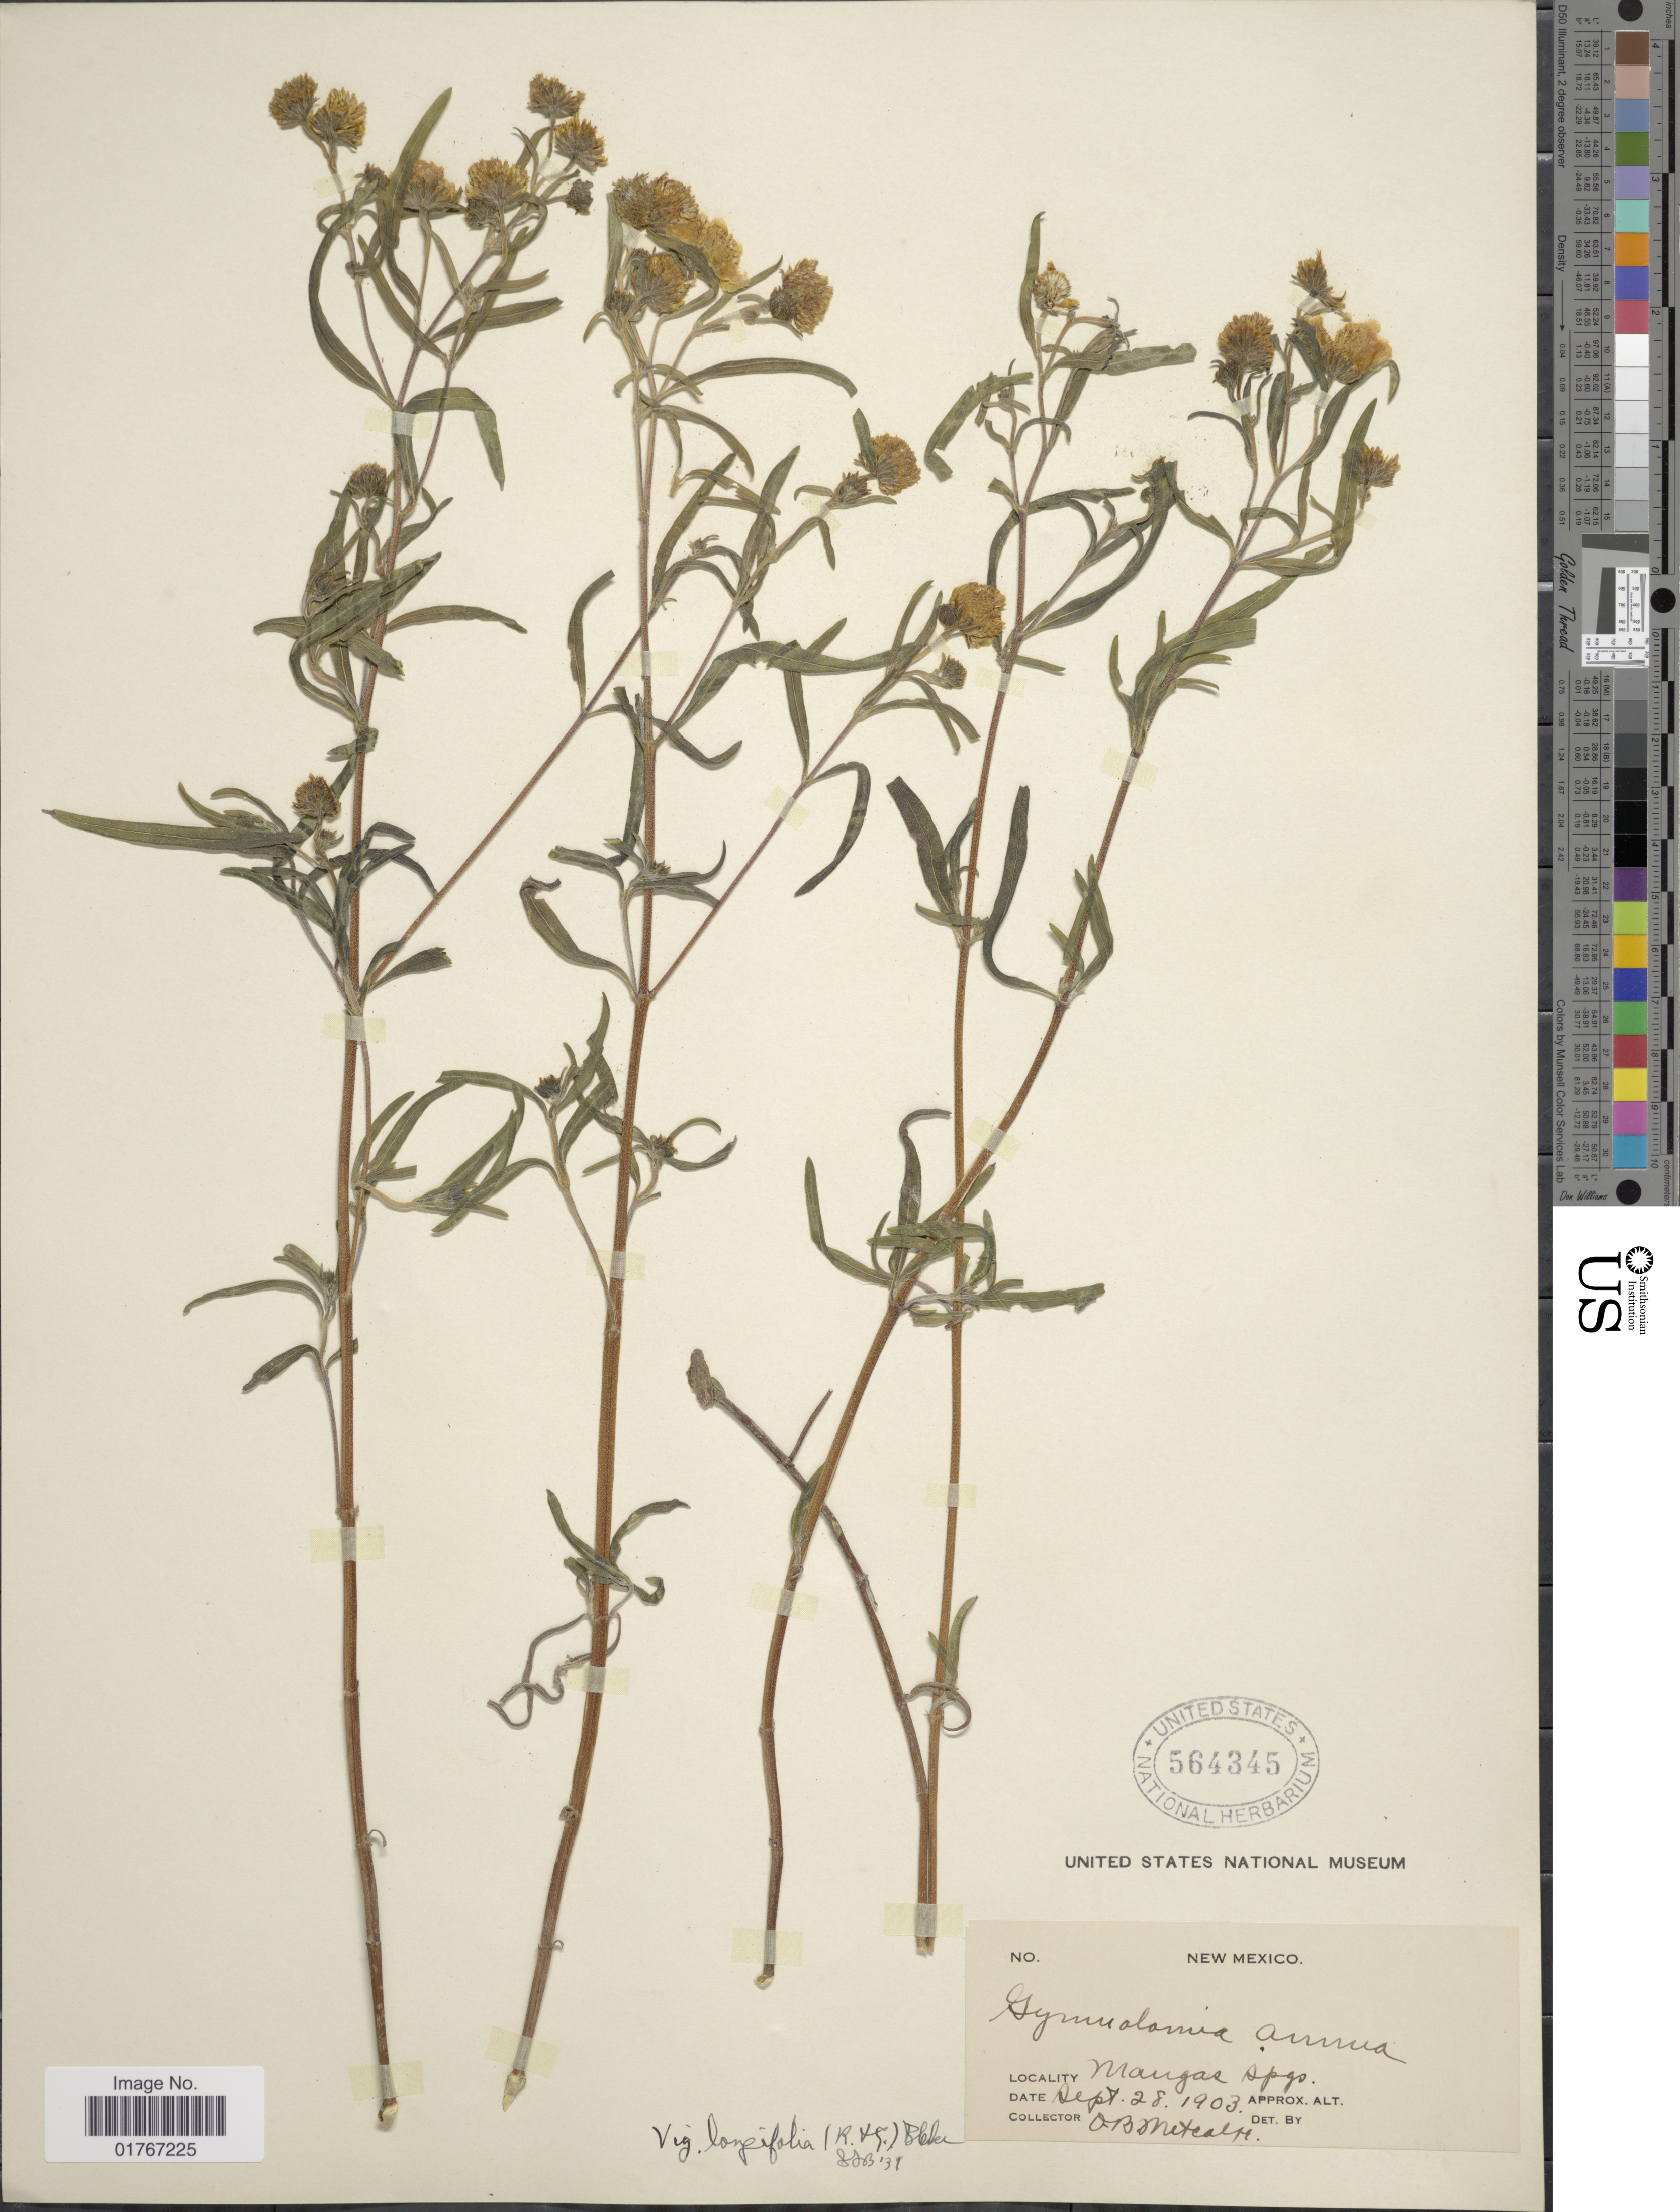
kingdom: Plantae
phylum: Tracheophyta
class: Magnoliopsida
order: Asterales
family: Asteraceae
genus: Heliomeris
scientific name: Heliomeris longifolia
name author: (B.L. Rob.) Cockerell & Greenm.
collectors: O. B. Metcalfe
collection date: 1903-09-28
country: United States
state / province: New Mexico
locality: Mangas Spgs. [Mangas Springs]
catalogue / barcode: US 564345